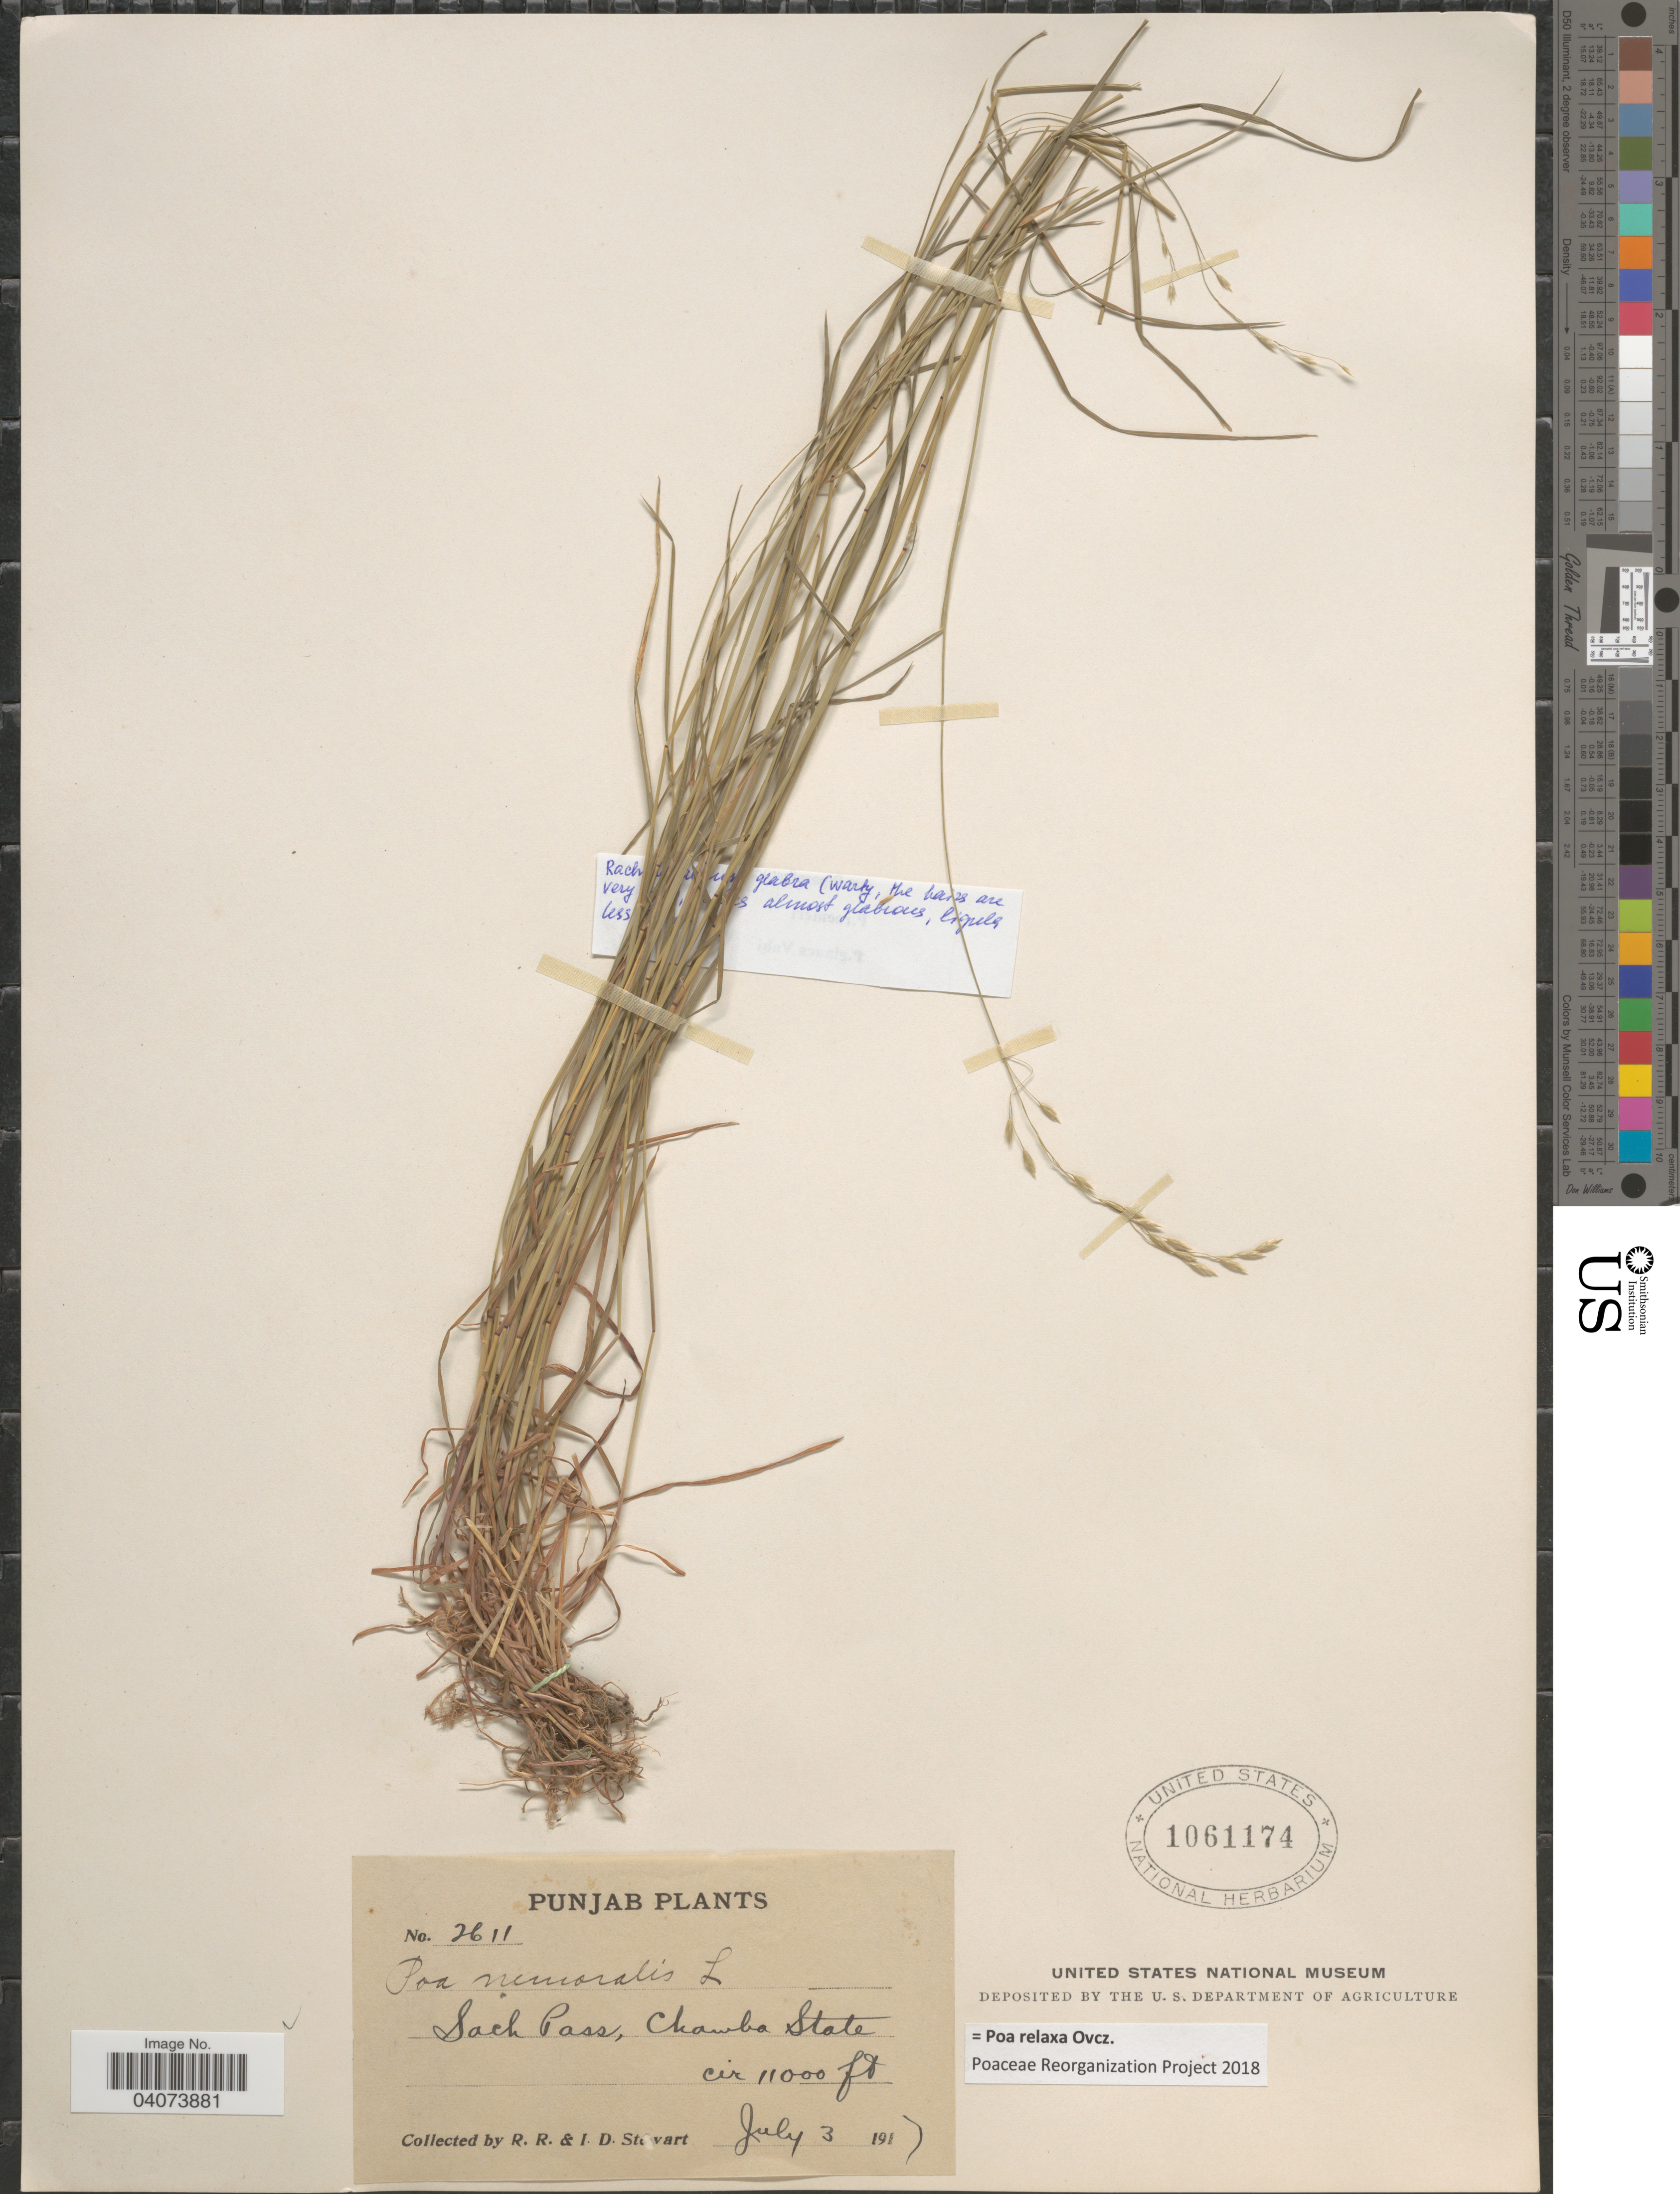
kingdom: Plantae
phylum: Tracheophyta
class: Liliopsida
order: Poales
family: Poaceae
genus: Poa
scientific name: Poa relaxa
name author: Ovcz.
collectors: R. Stewart & I. Stewart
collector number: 2611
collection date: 1917-07-03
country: India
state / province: Punjab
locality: Sach Pass, Chamba State.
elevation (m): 3353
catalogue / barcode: US 1061174